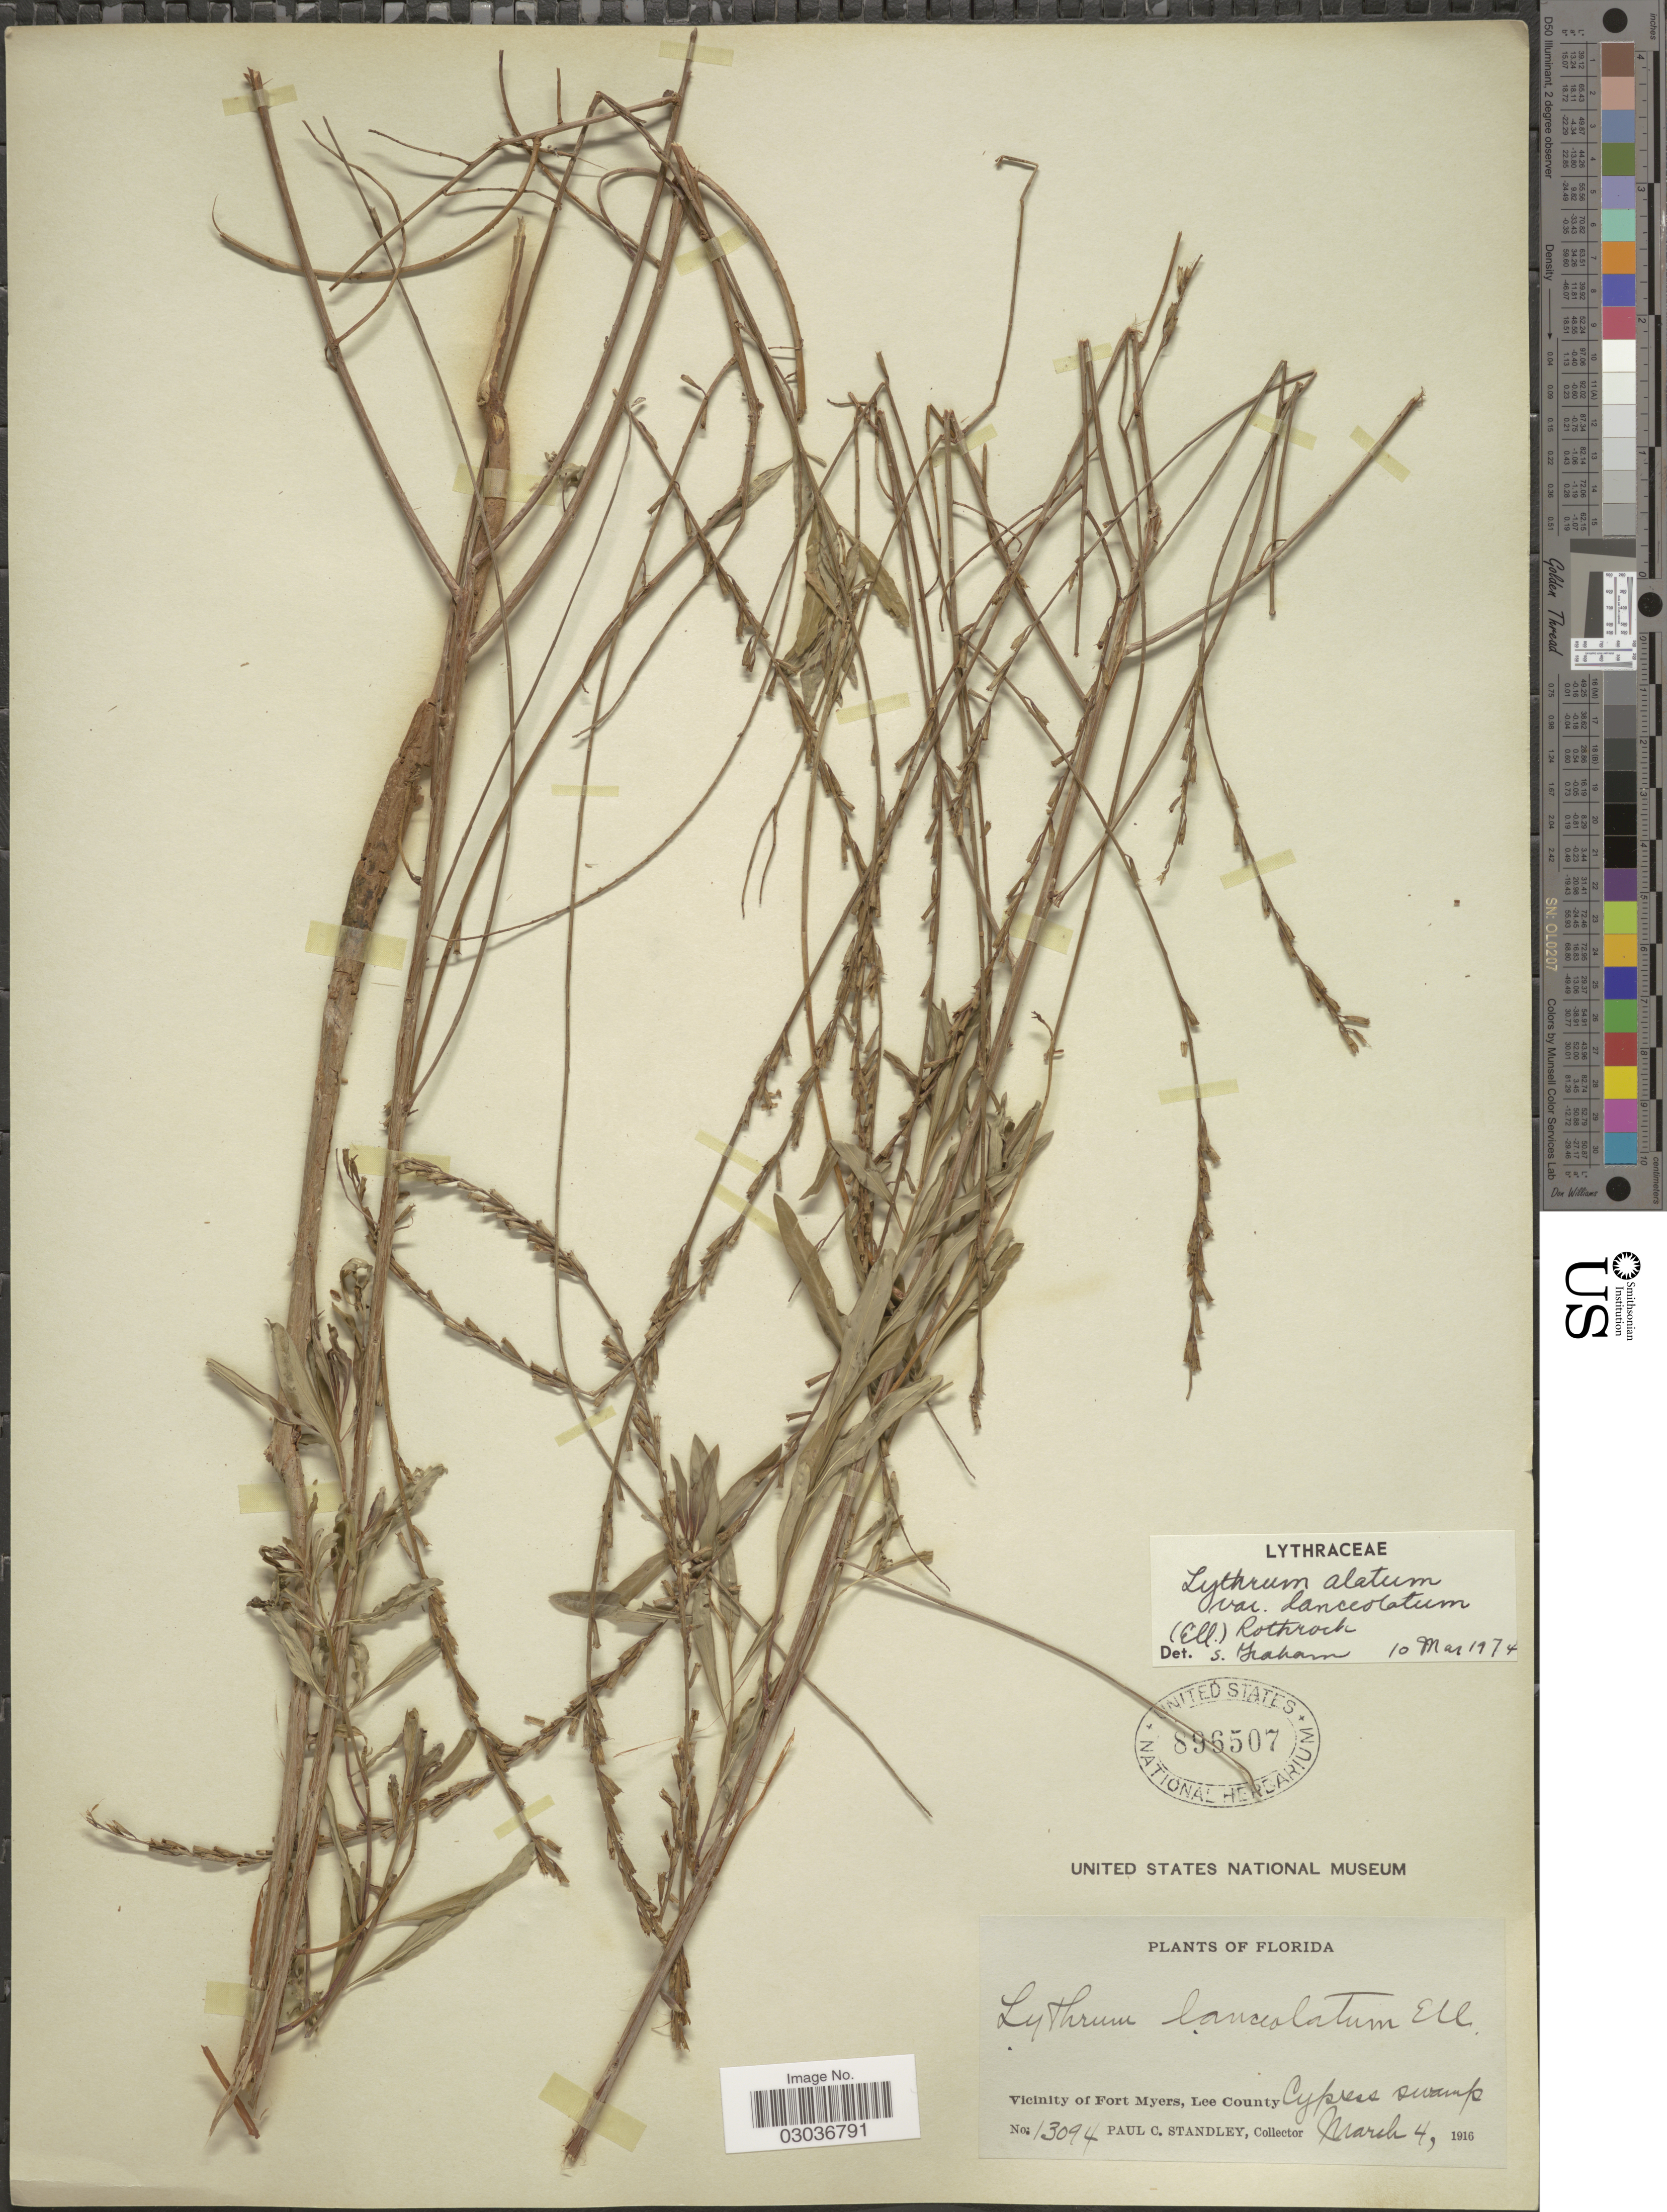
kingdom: Plantae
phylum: Tracheophyta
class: Magnoliopsida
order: Myrtales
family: Lythraceae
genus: Lythrum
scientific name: Lythrum alatum var. lanceolatum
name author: (Elliott) A. Gray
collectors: P. C. Standley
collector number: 13094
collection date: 1916-03-04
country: United States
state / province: Florida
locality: Vicinity of Fort Myers, Lee County, Cypress swamp.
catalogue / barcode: US 896507